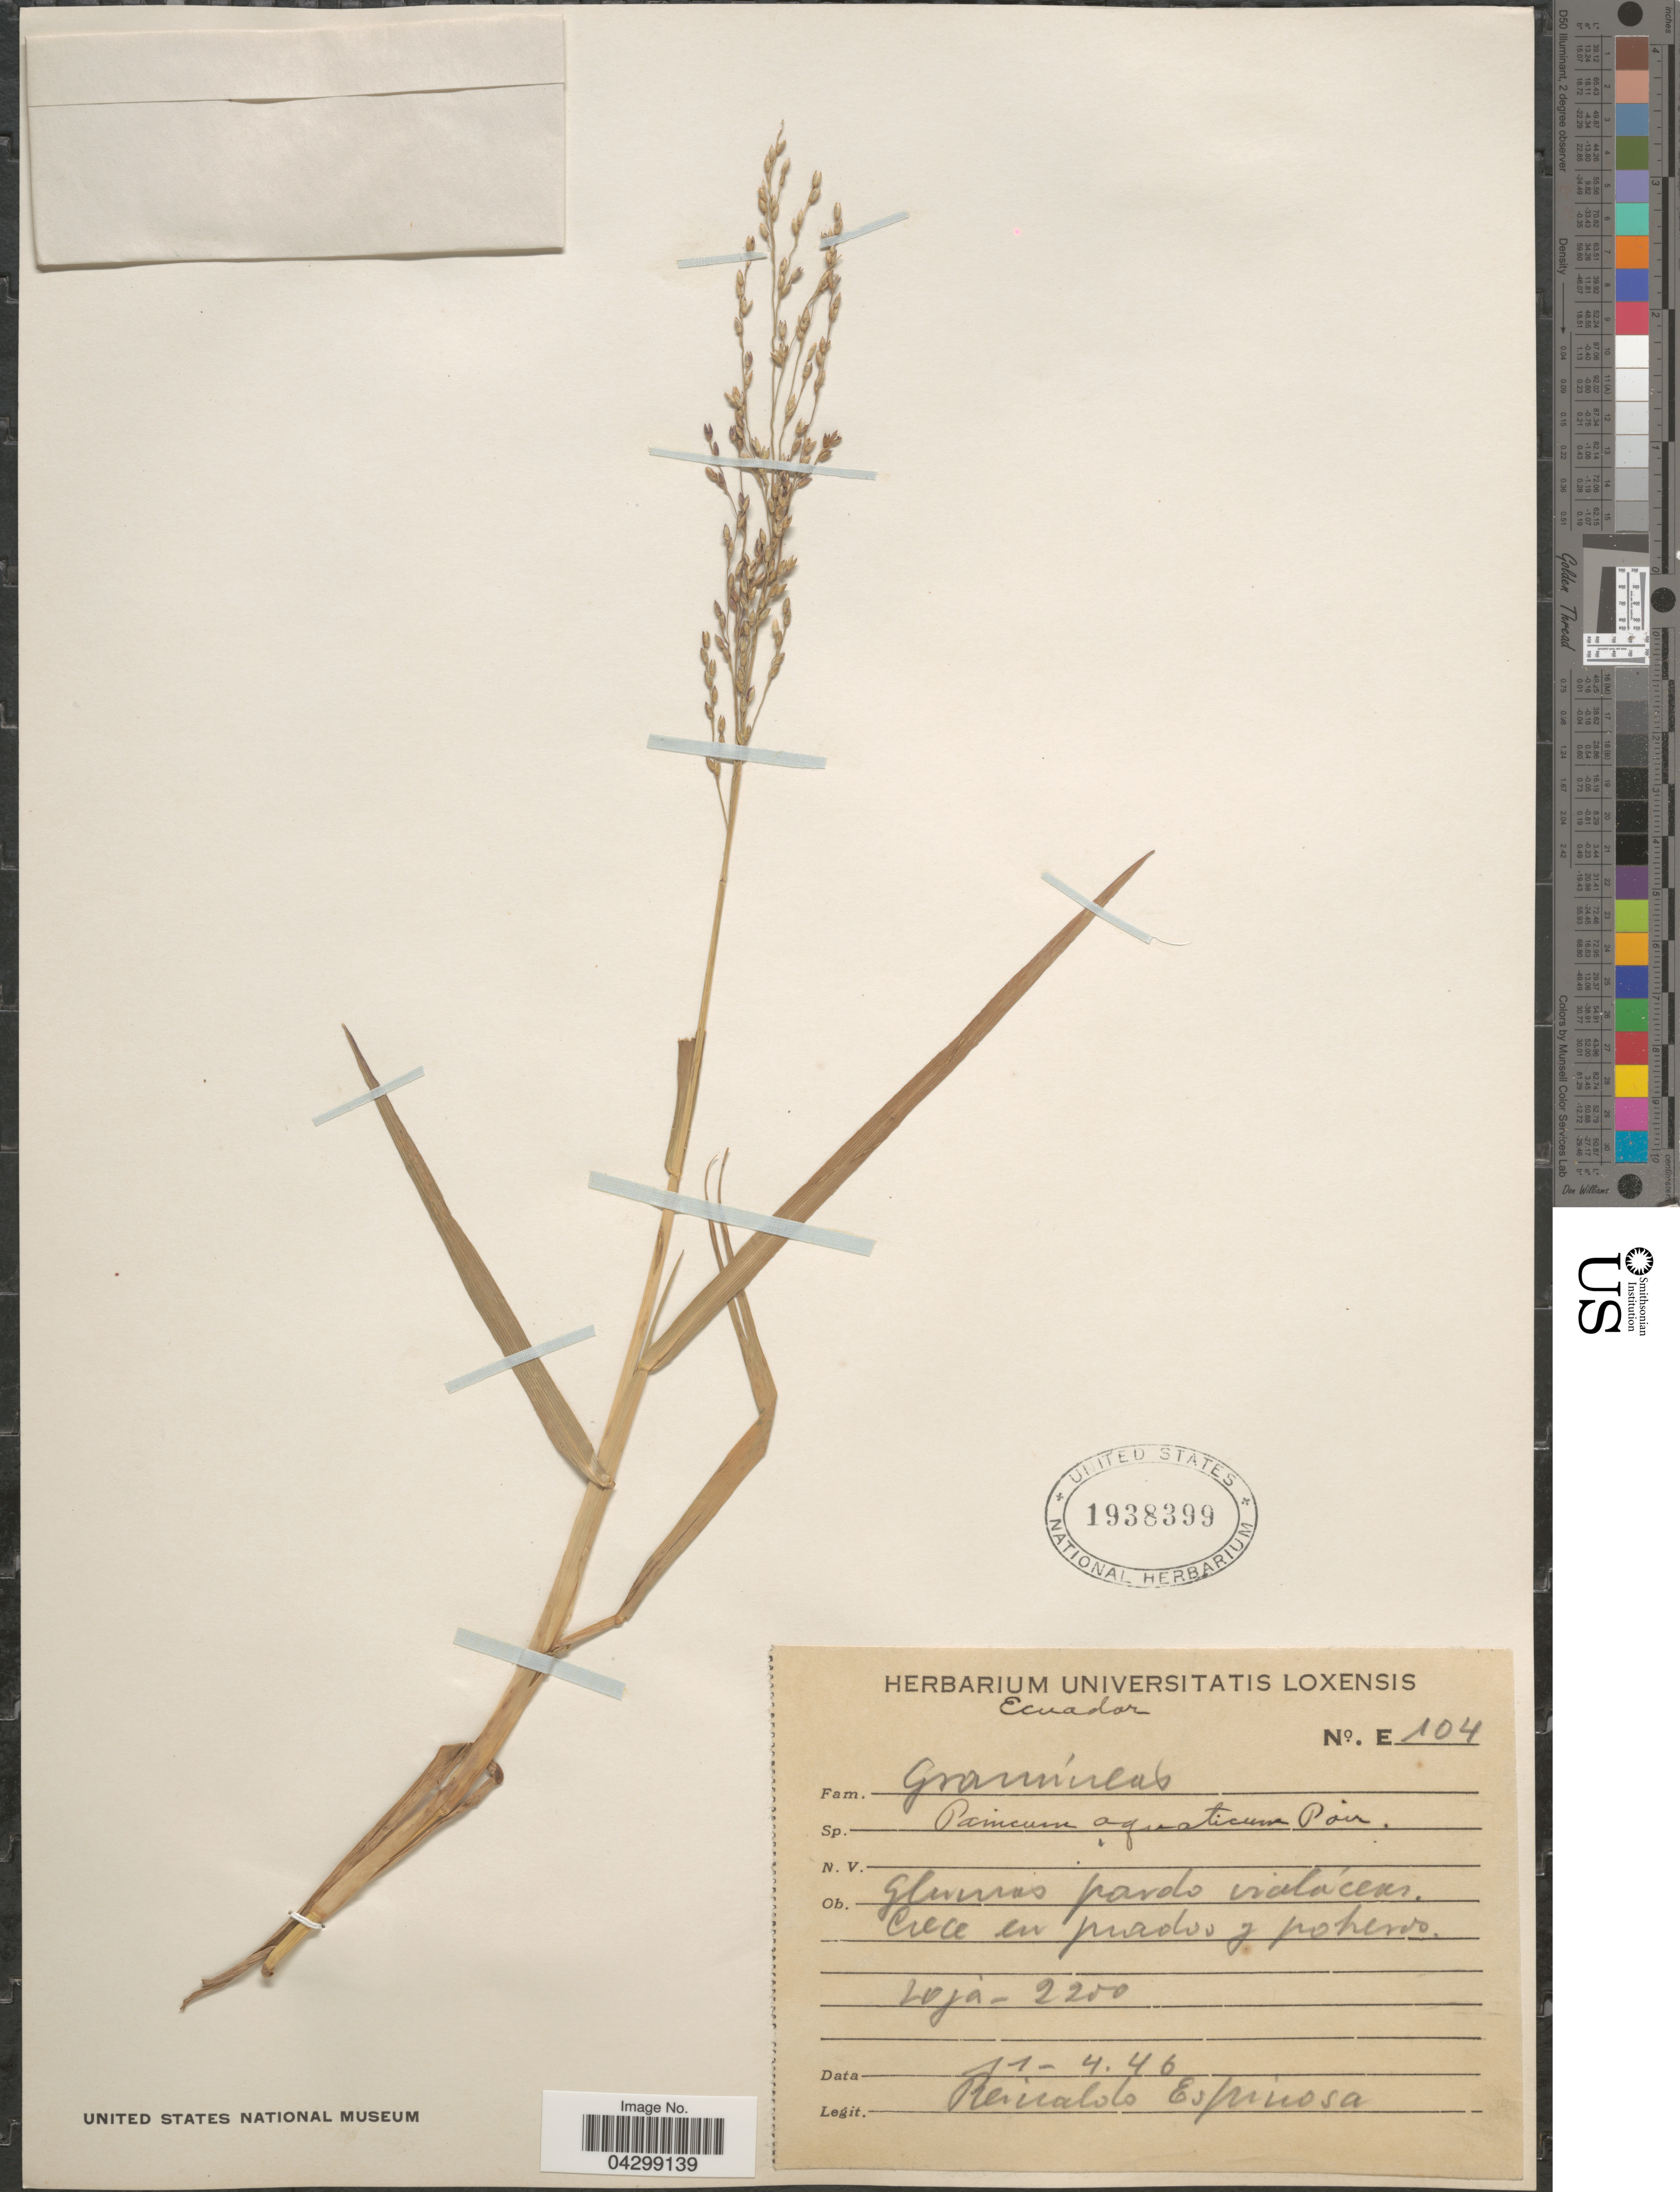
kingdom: Plantae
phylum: Tracheophyta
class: Liliopsida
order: Poales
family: Poaceae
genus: Panicum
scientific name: Panicum aquaticum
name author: Poir.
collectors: R. Espinosa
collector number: E104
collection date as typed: Transcribed d/m/y: 11/4/46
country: Ecuador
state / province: Loja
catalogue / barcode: US 1938399